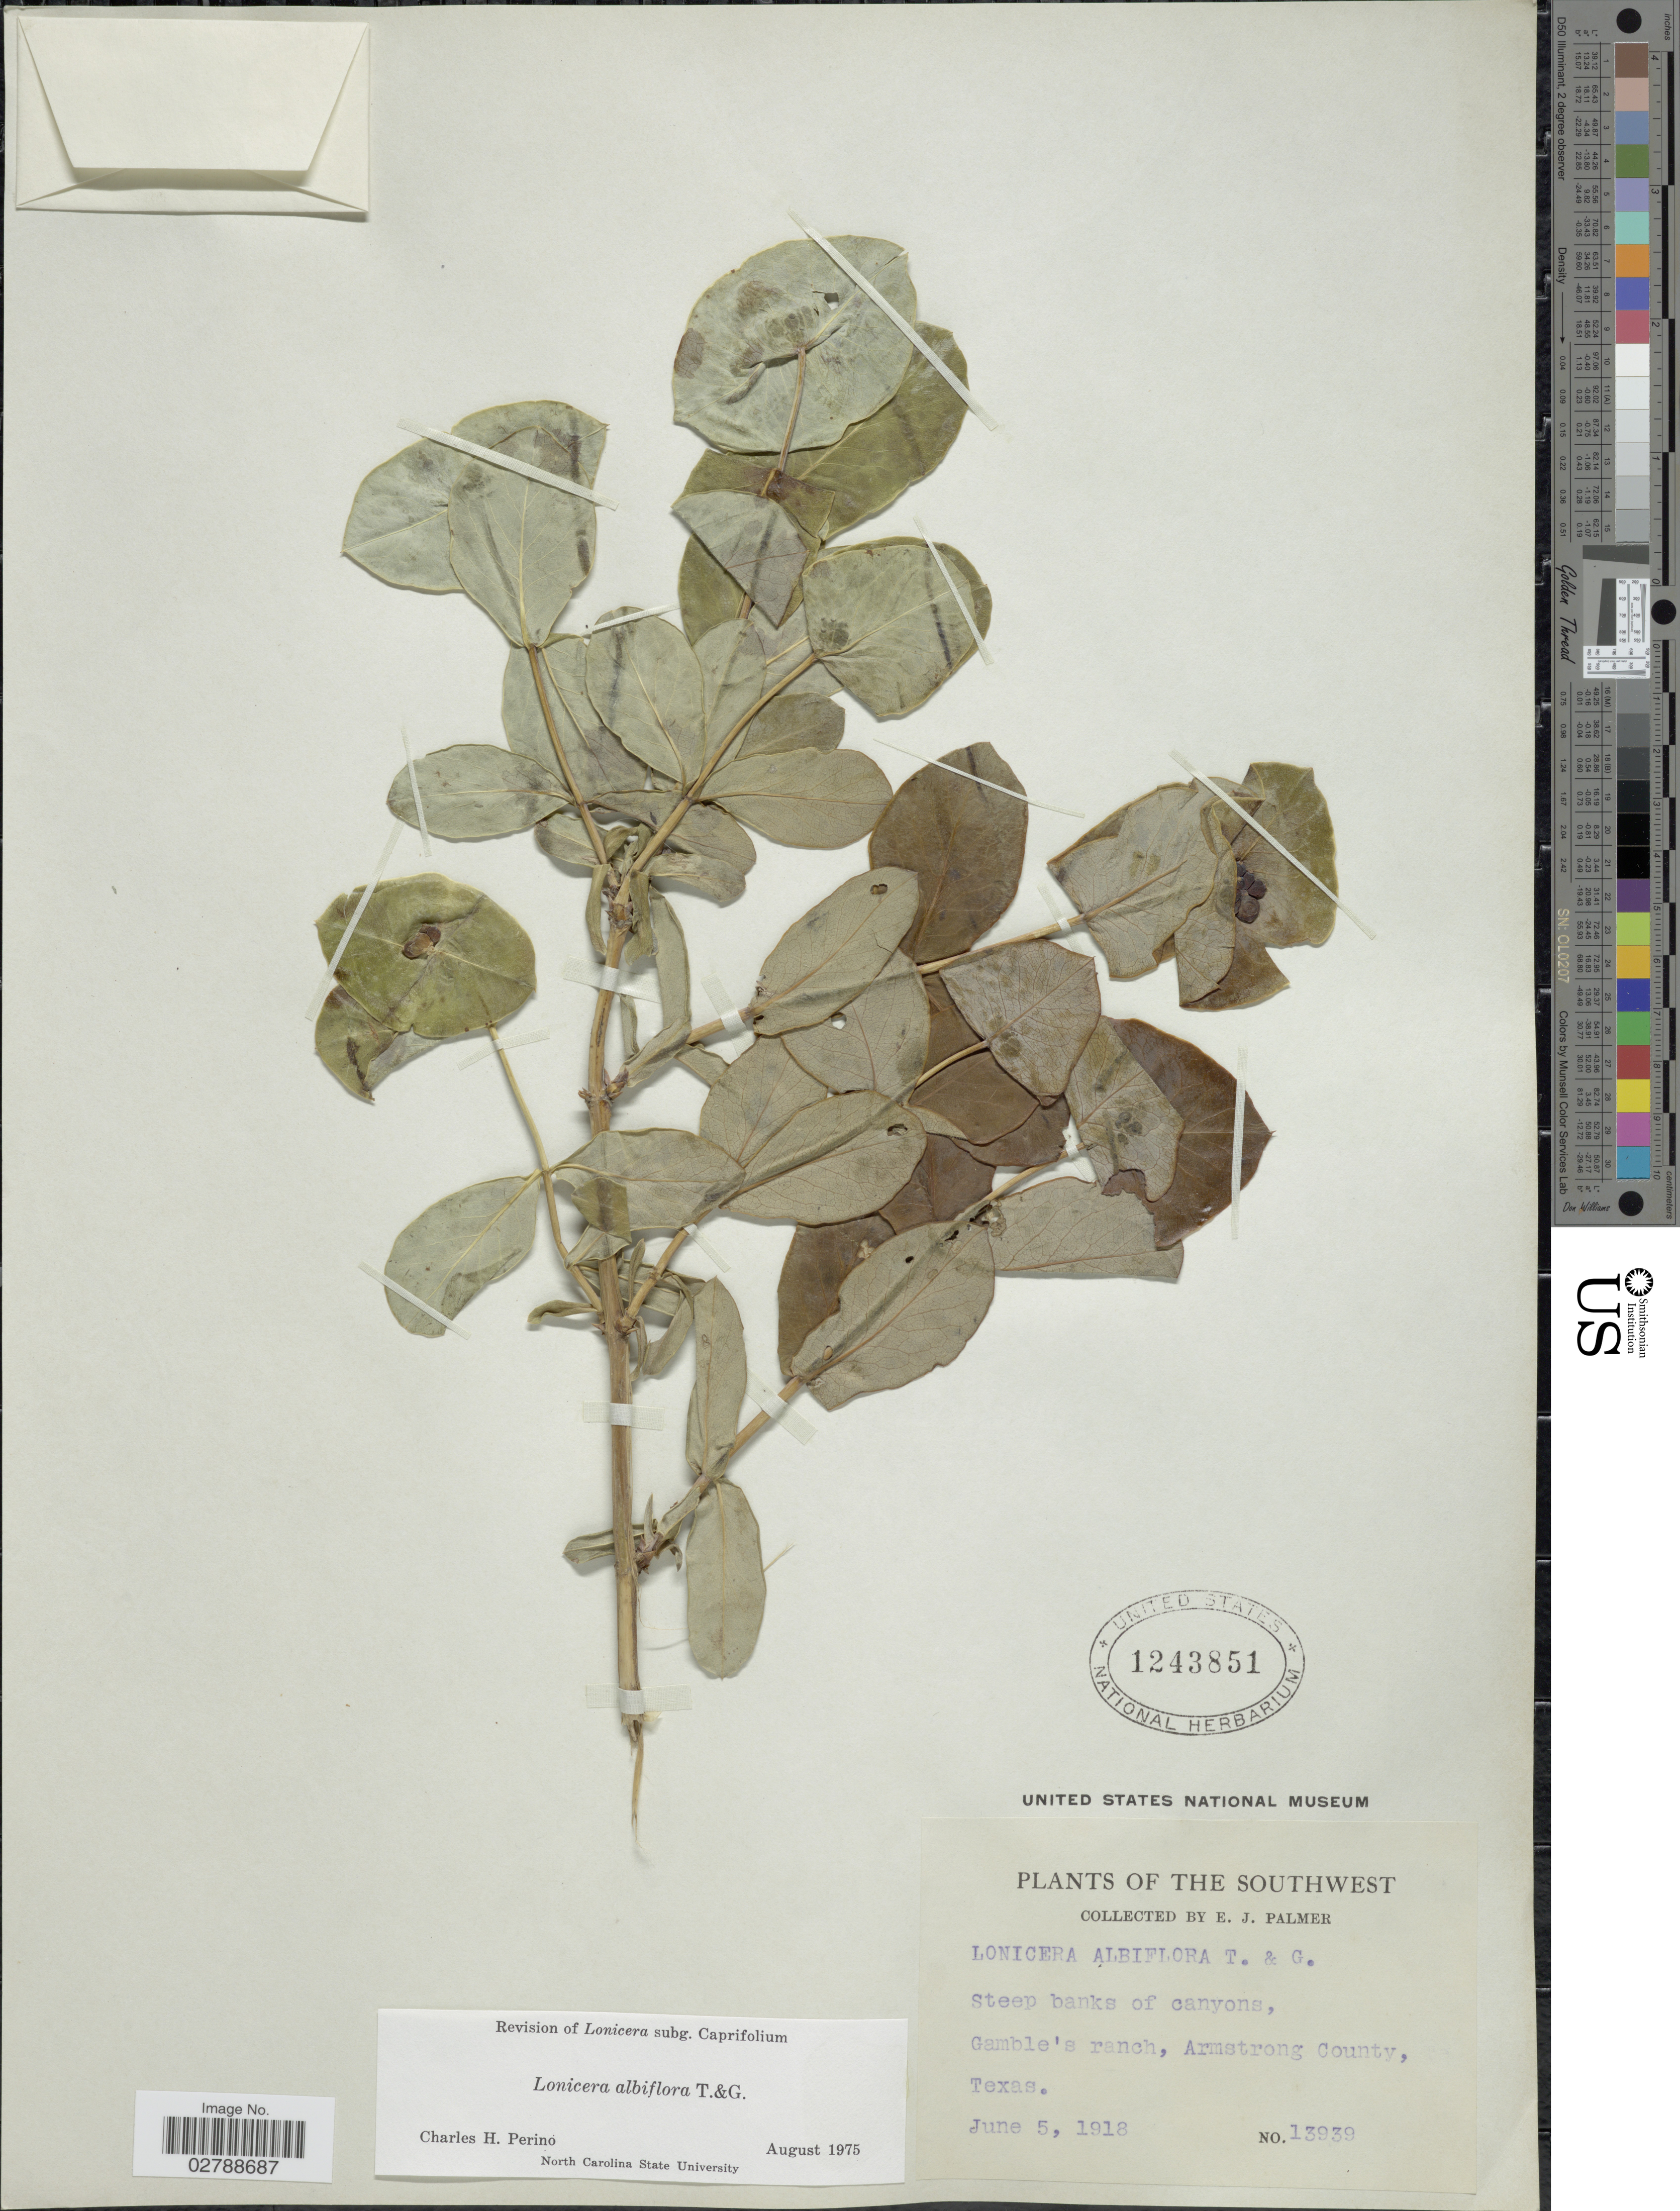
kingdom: Plantae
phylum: Tracheophyta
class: Magnoliopsida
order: Dipsacales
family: Caprifoliaceae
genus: Lonicera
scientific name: Lonicera albiflora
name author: Torr. & A. Gray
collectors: E. J. Palmer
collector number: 13939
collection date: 1918-06-05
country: United States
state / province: Texas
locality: The Southwest. Gamble's ranch, Armstrong County.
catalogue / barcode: US 1243851